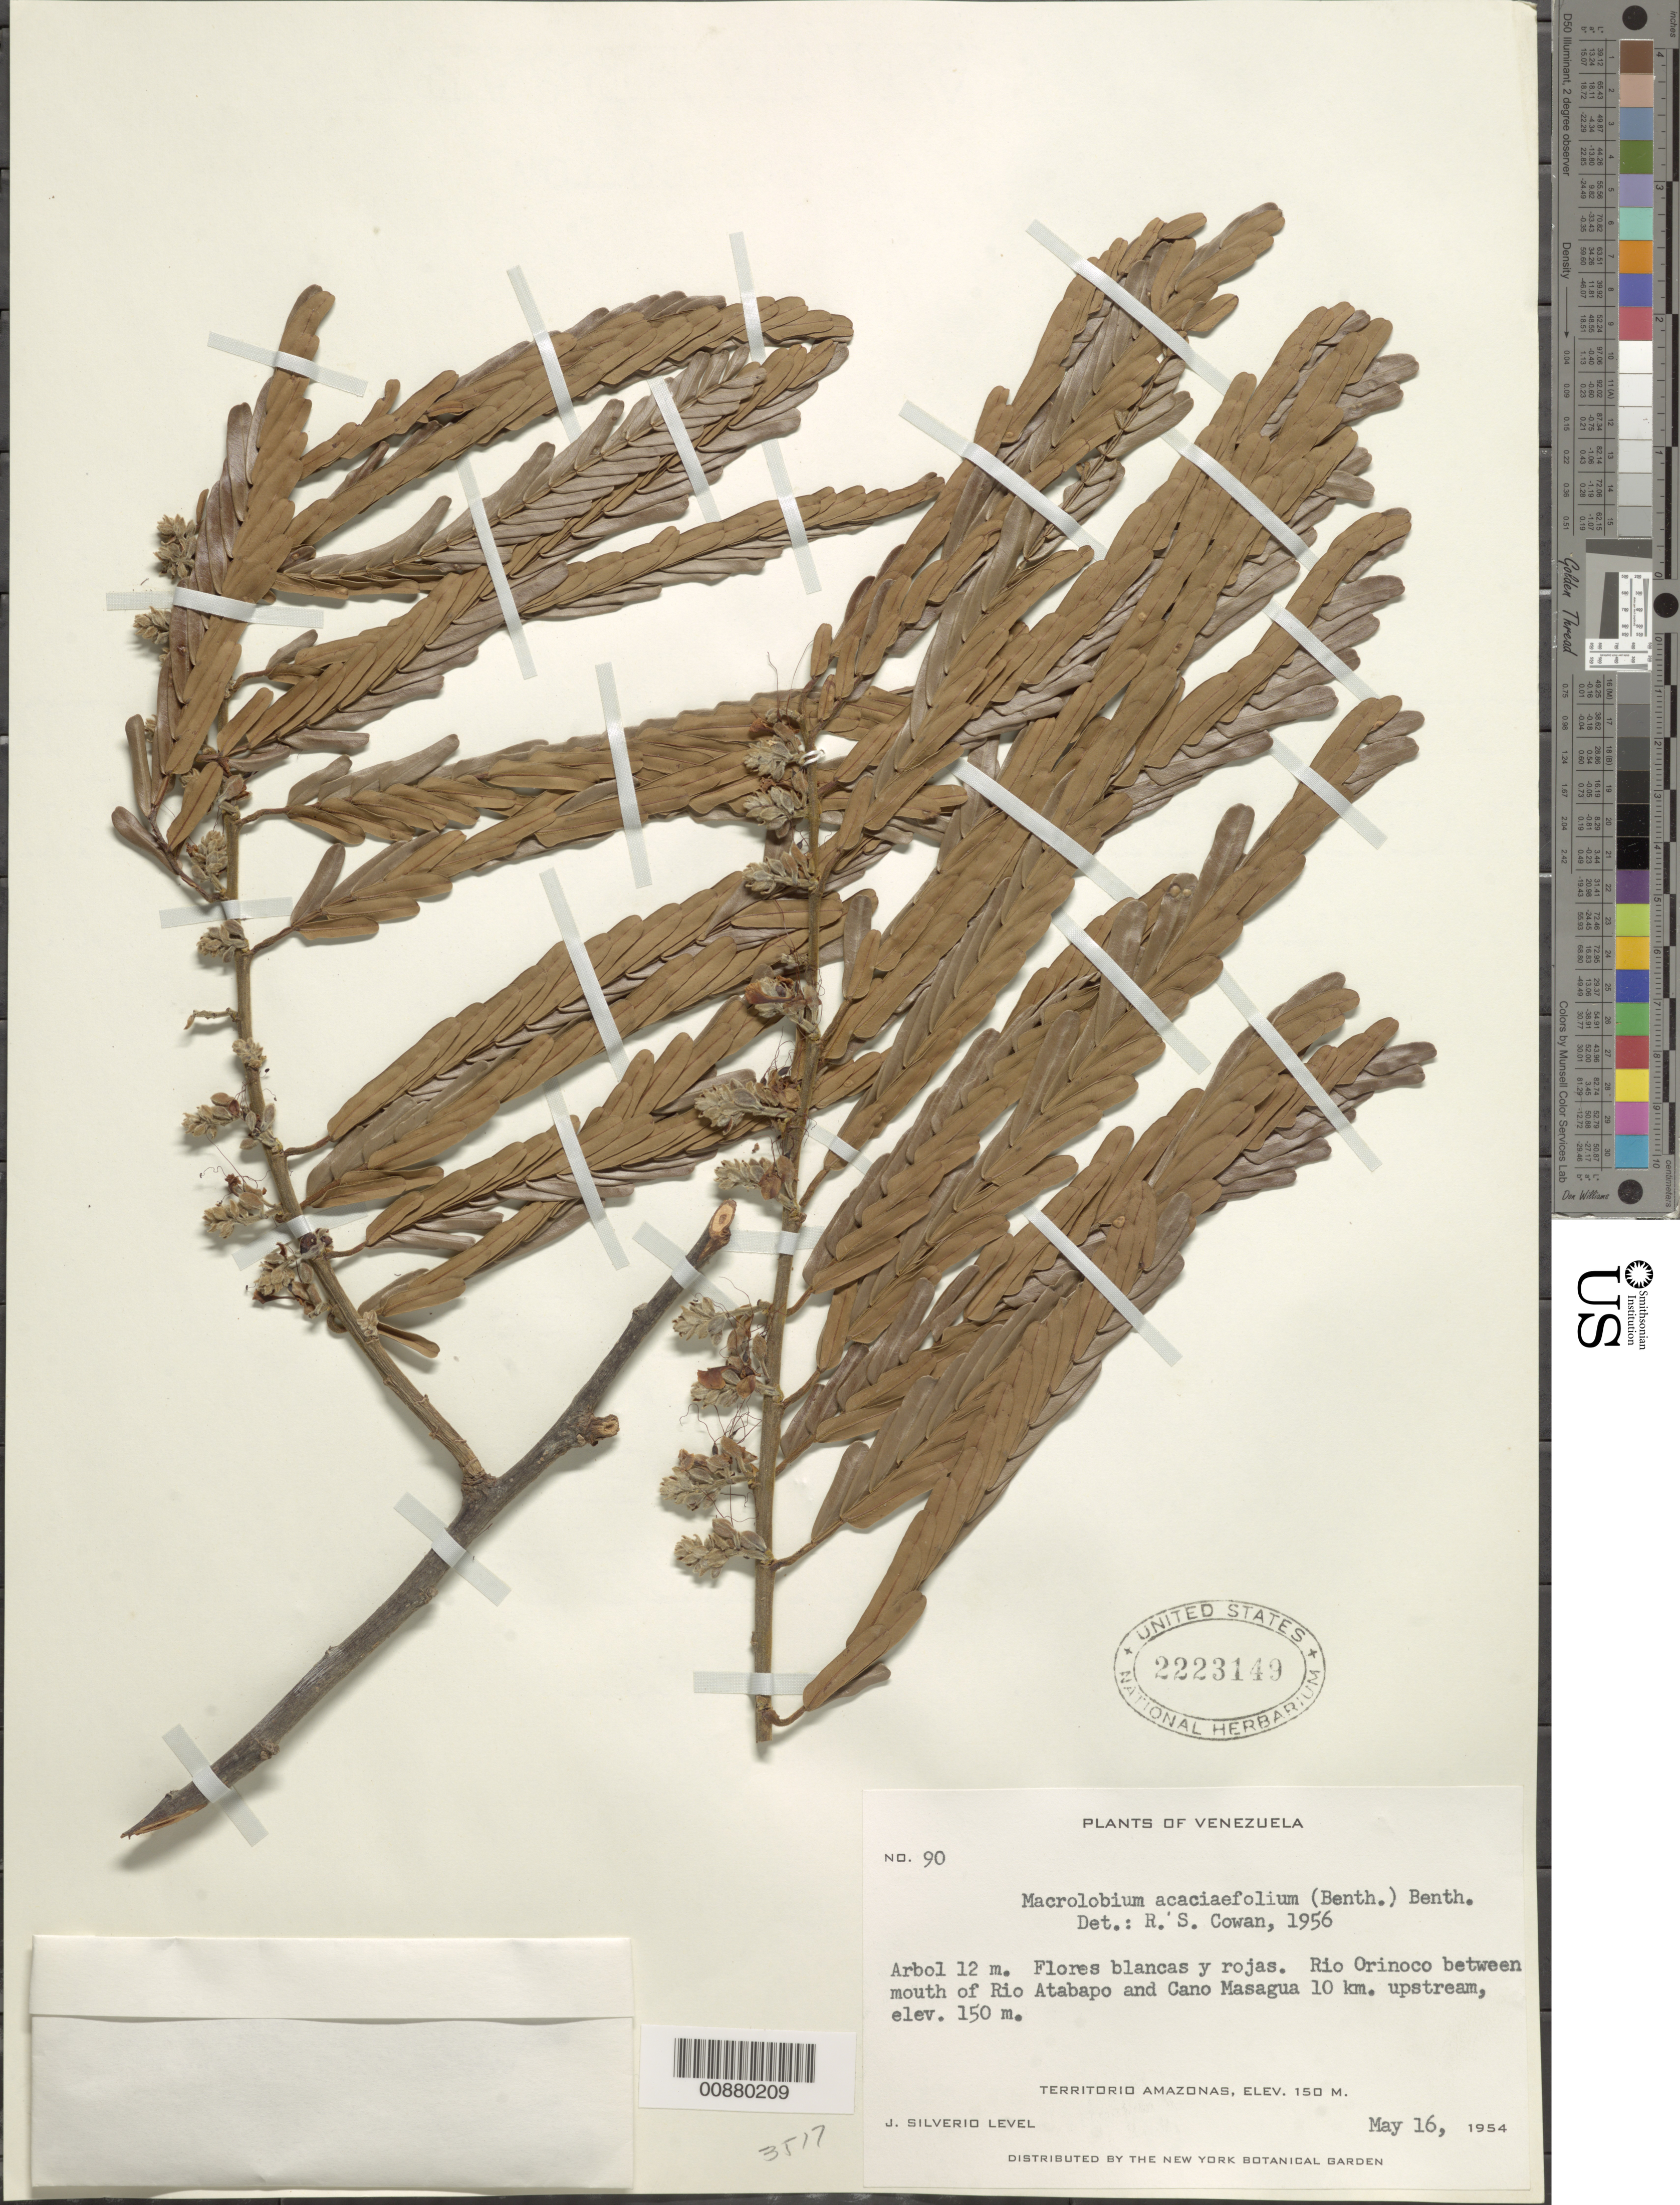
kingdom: Plantae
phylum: Tracheophyta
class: Magnoliopsida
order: Fabales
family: Fabaceae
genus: Macrolobium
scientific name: Macrolobium acaciifolium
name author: (Benth.) Benth.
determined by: Cowan, R. S.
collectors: J. Silverio L.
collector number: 90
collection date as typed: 16-May-54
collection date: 1954-05-16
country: Venezuela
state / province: Amazonas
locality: Río Orinoco, mouth of Río Atabapo to Caño Masagua 10 km upstream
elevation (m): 150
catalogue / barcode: US 2223149